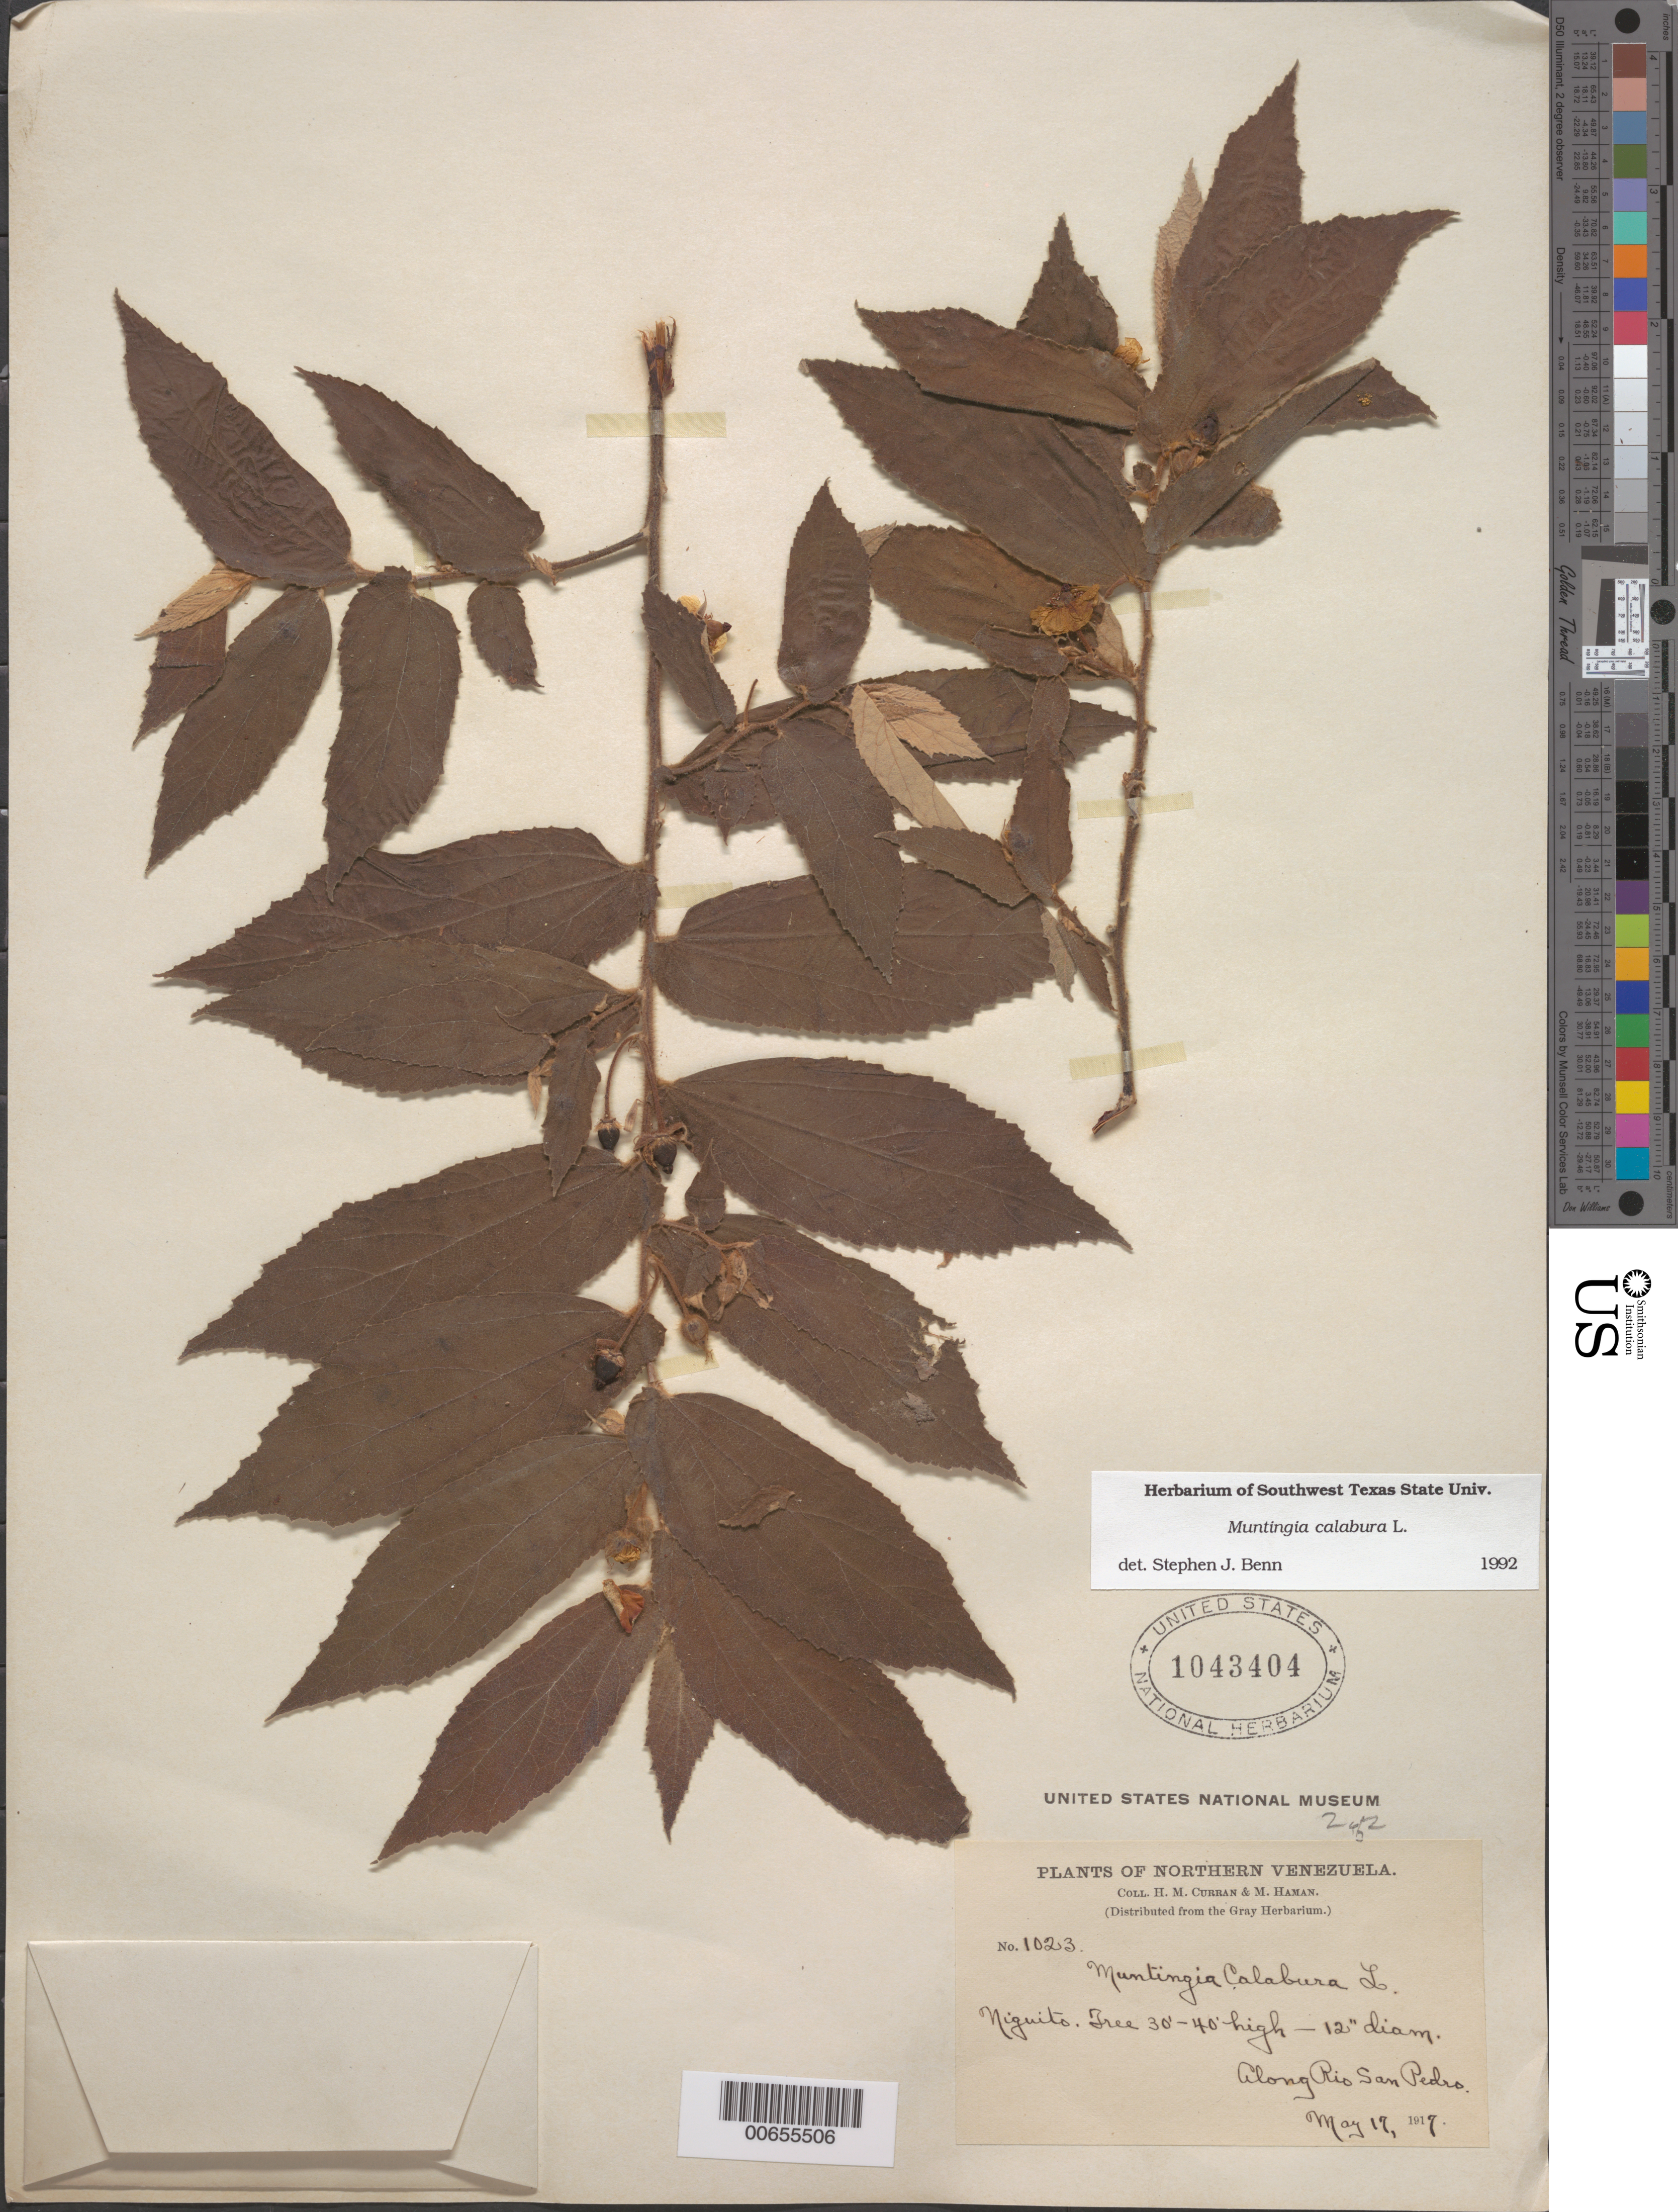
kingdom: Plantae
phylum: Tracheophyta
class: Magnoliopsida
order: Malvales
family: Muntingiaceae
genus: Muntingia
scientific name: Muntingia calabura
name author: L.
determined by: Benn, S. J.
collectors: H. M. Curran & M. Haman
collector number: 1023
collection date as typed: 17 May 1917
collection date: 1917-05-17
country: Venezuela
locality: Along Rio San Pedro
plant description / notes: Common name: Niguito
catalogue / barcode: US 1043404